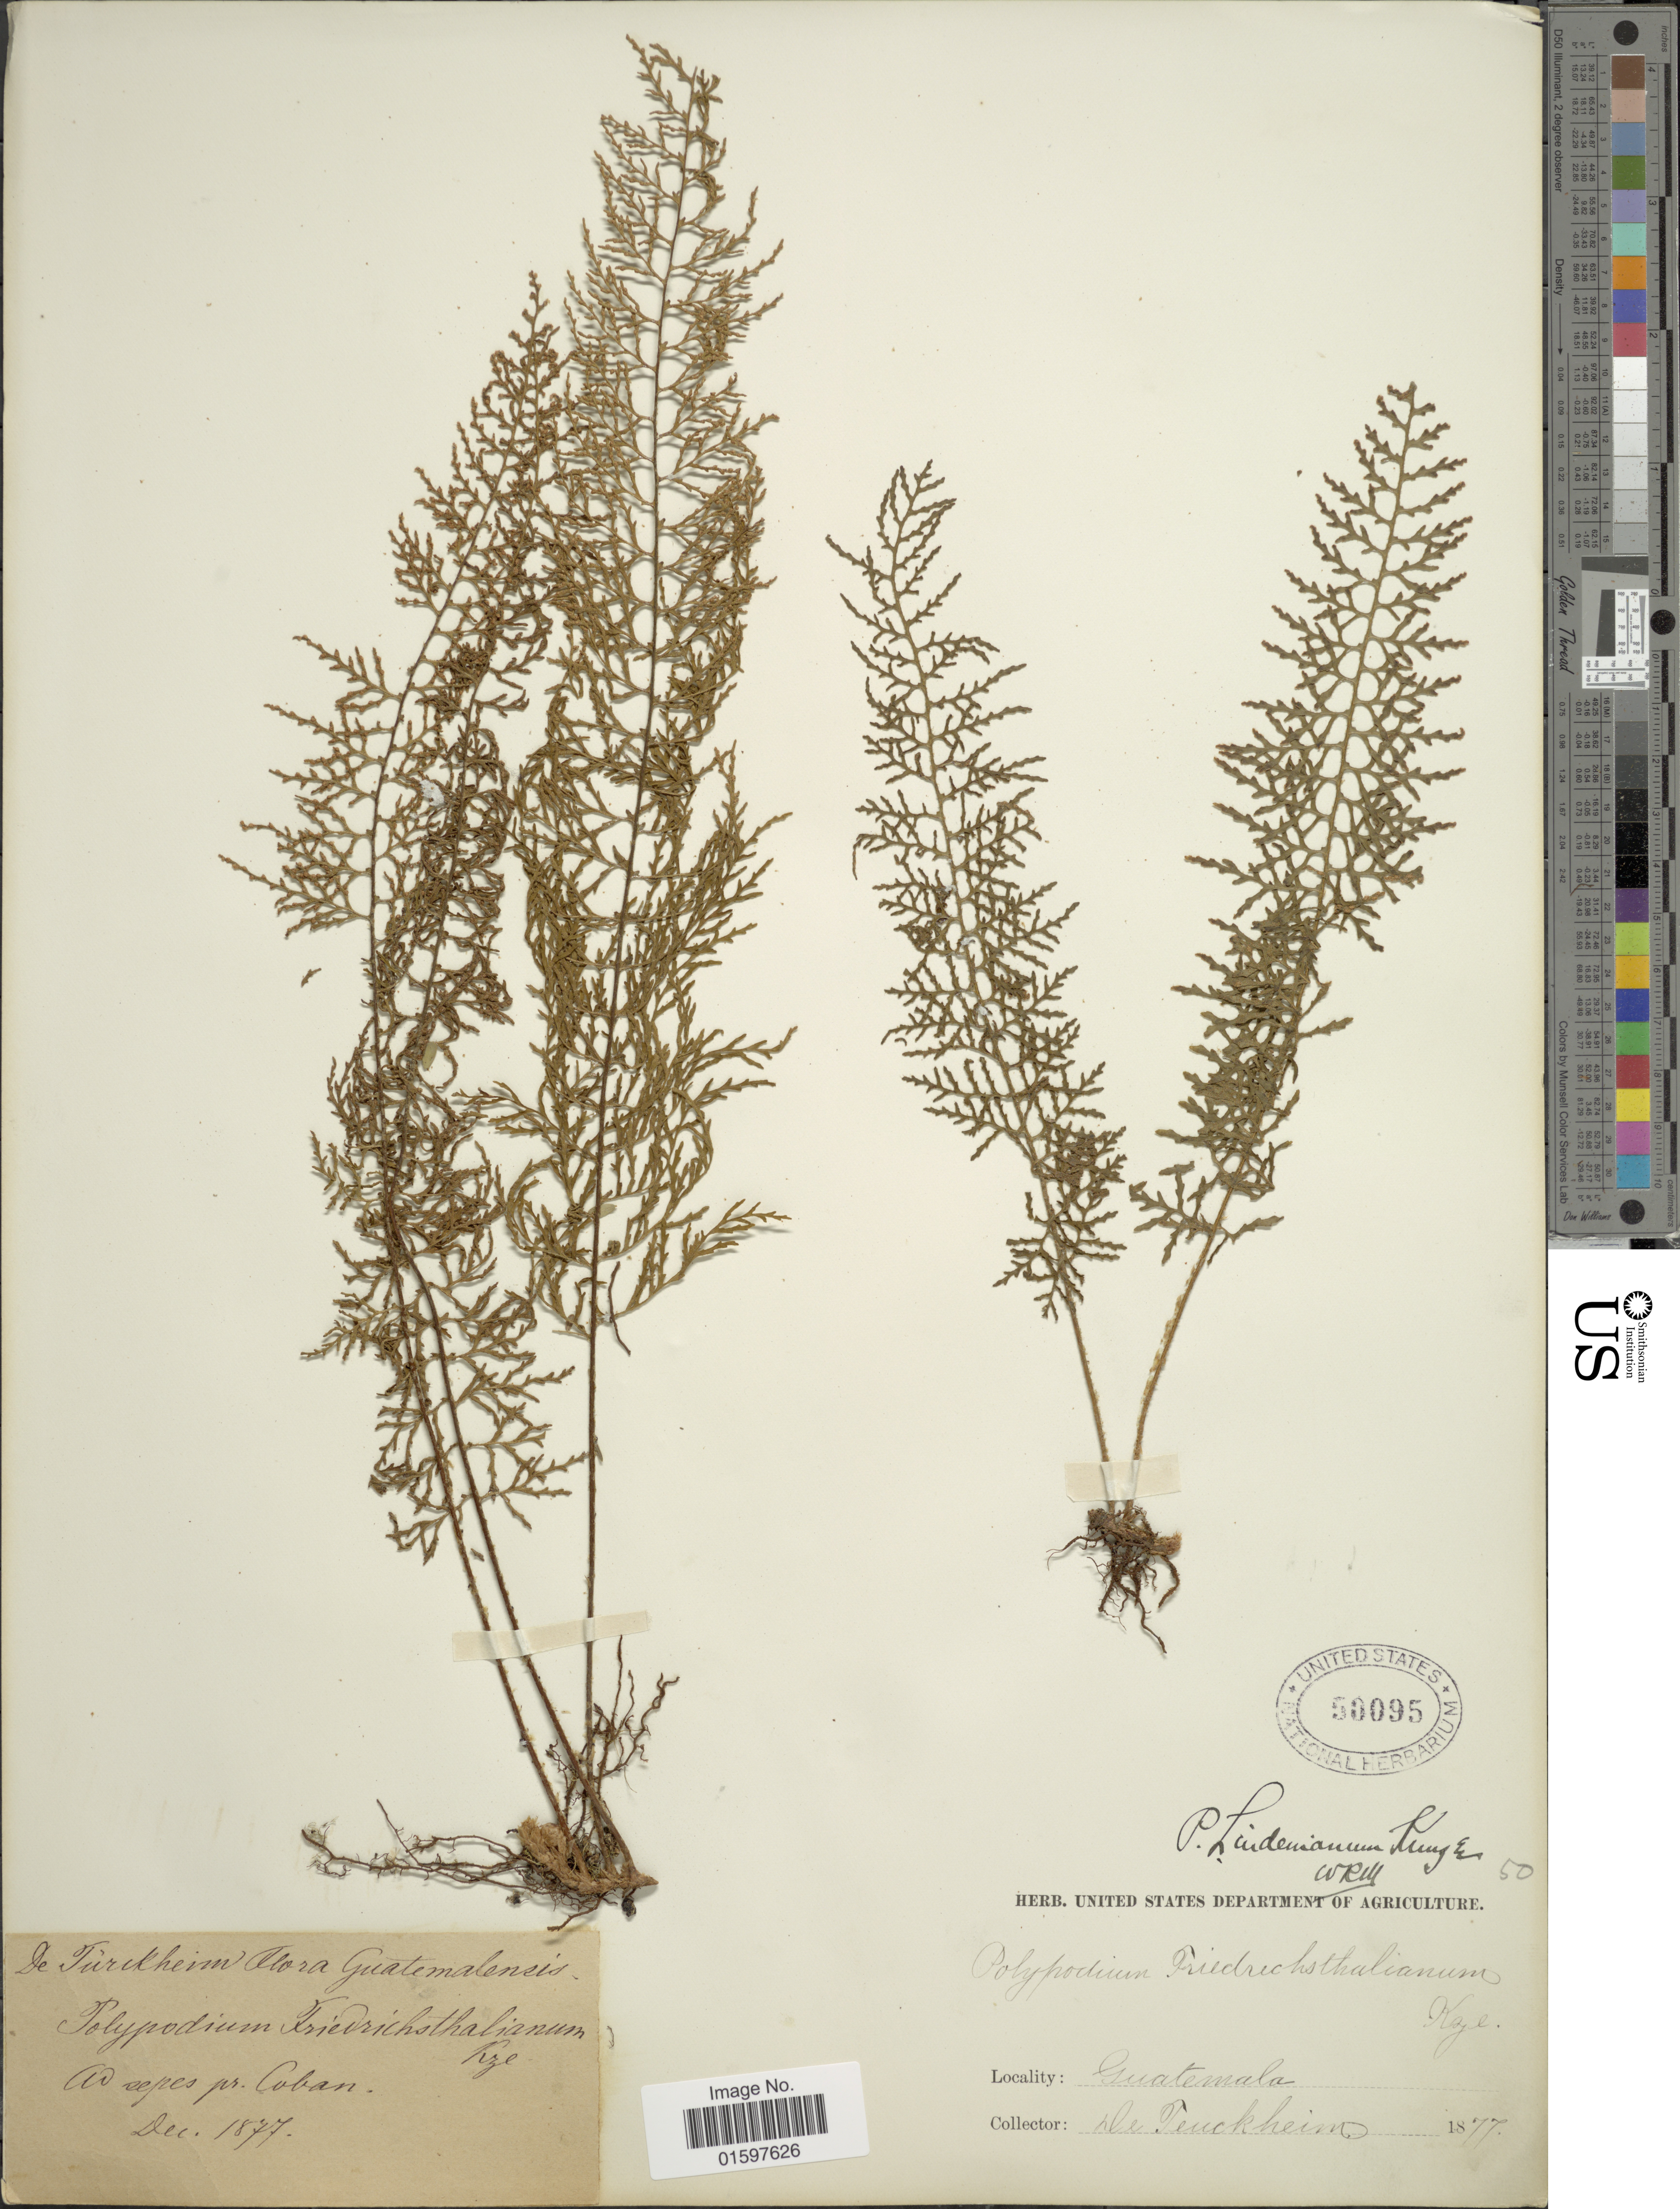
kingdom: Plantae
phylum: Tracheophyta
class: Polypodiopsida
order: Polypodiales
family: Polypodiaceae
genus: Pleopeltis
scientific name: Pleopeltis lindeniana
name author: (Kunze) A.R. Sm. & Tejero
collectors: -. De Türckheim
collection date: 1877-12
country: Guatemala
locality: A sepes pr. Coban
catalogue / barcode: US 50095